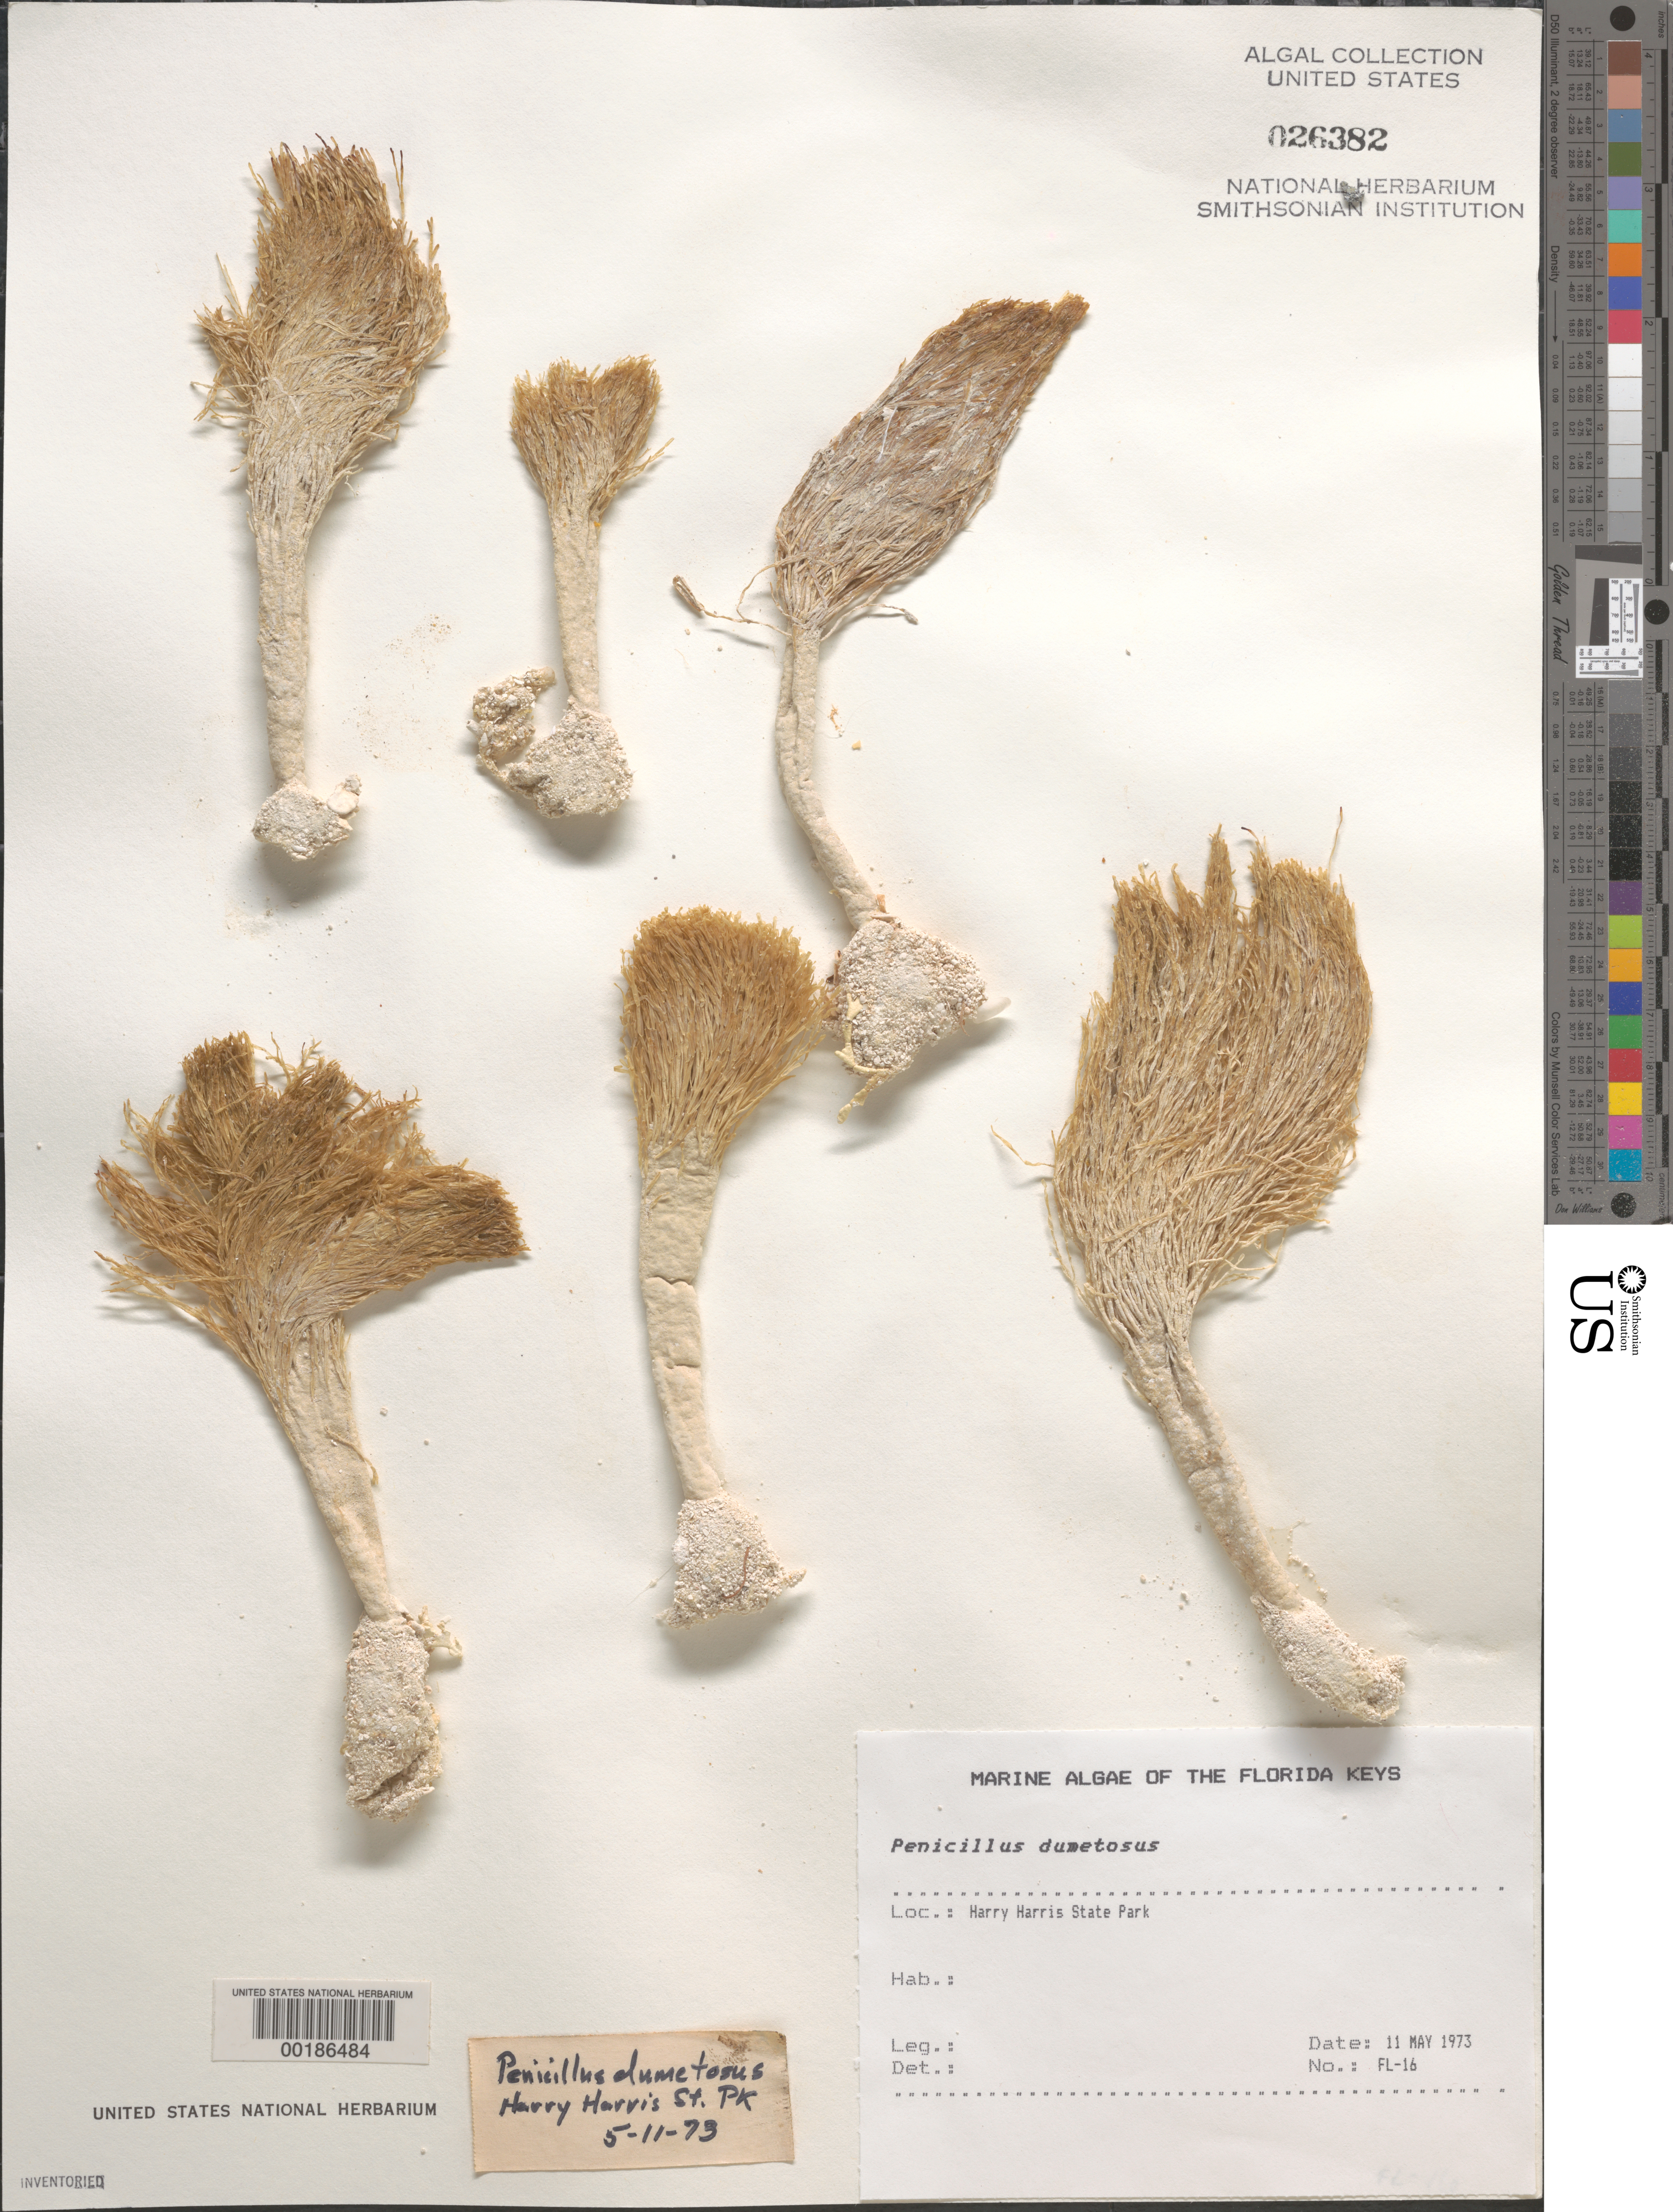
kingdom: Plantae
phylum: Chlorophyta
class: Ulvophyceae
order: Bryopsidales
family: Udoteaceae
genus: Penicillus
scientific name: Penicillus dumetosus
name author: (J.V.Lamouroux) Blainville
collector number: FL-16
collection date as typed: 11 May 1973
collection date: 1973-05-11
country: United States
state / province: Florida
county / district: Monroe County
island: Key Largo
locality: Harry Harris State Park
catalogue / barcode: US 26382